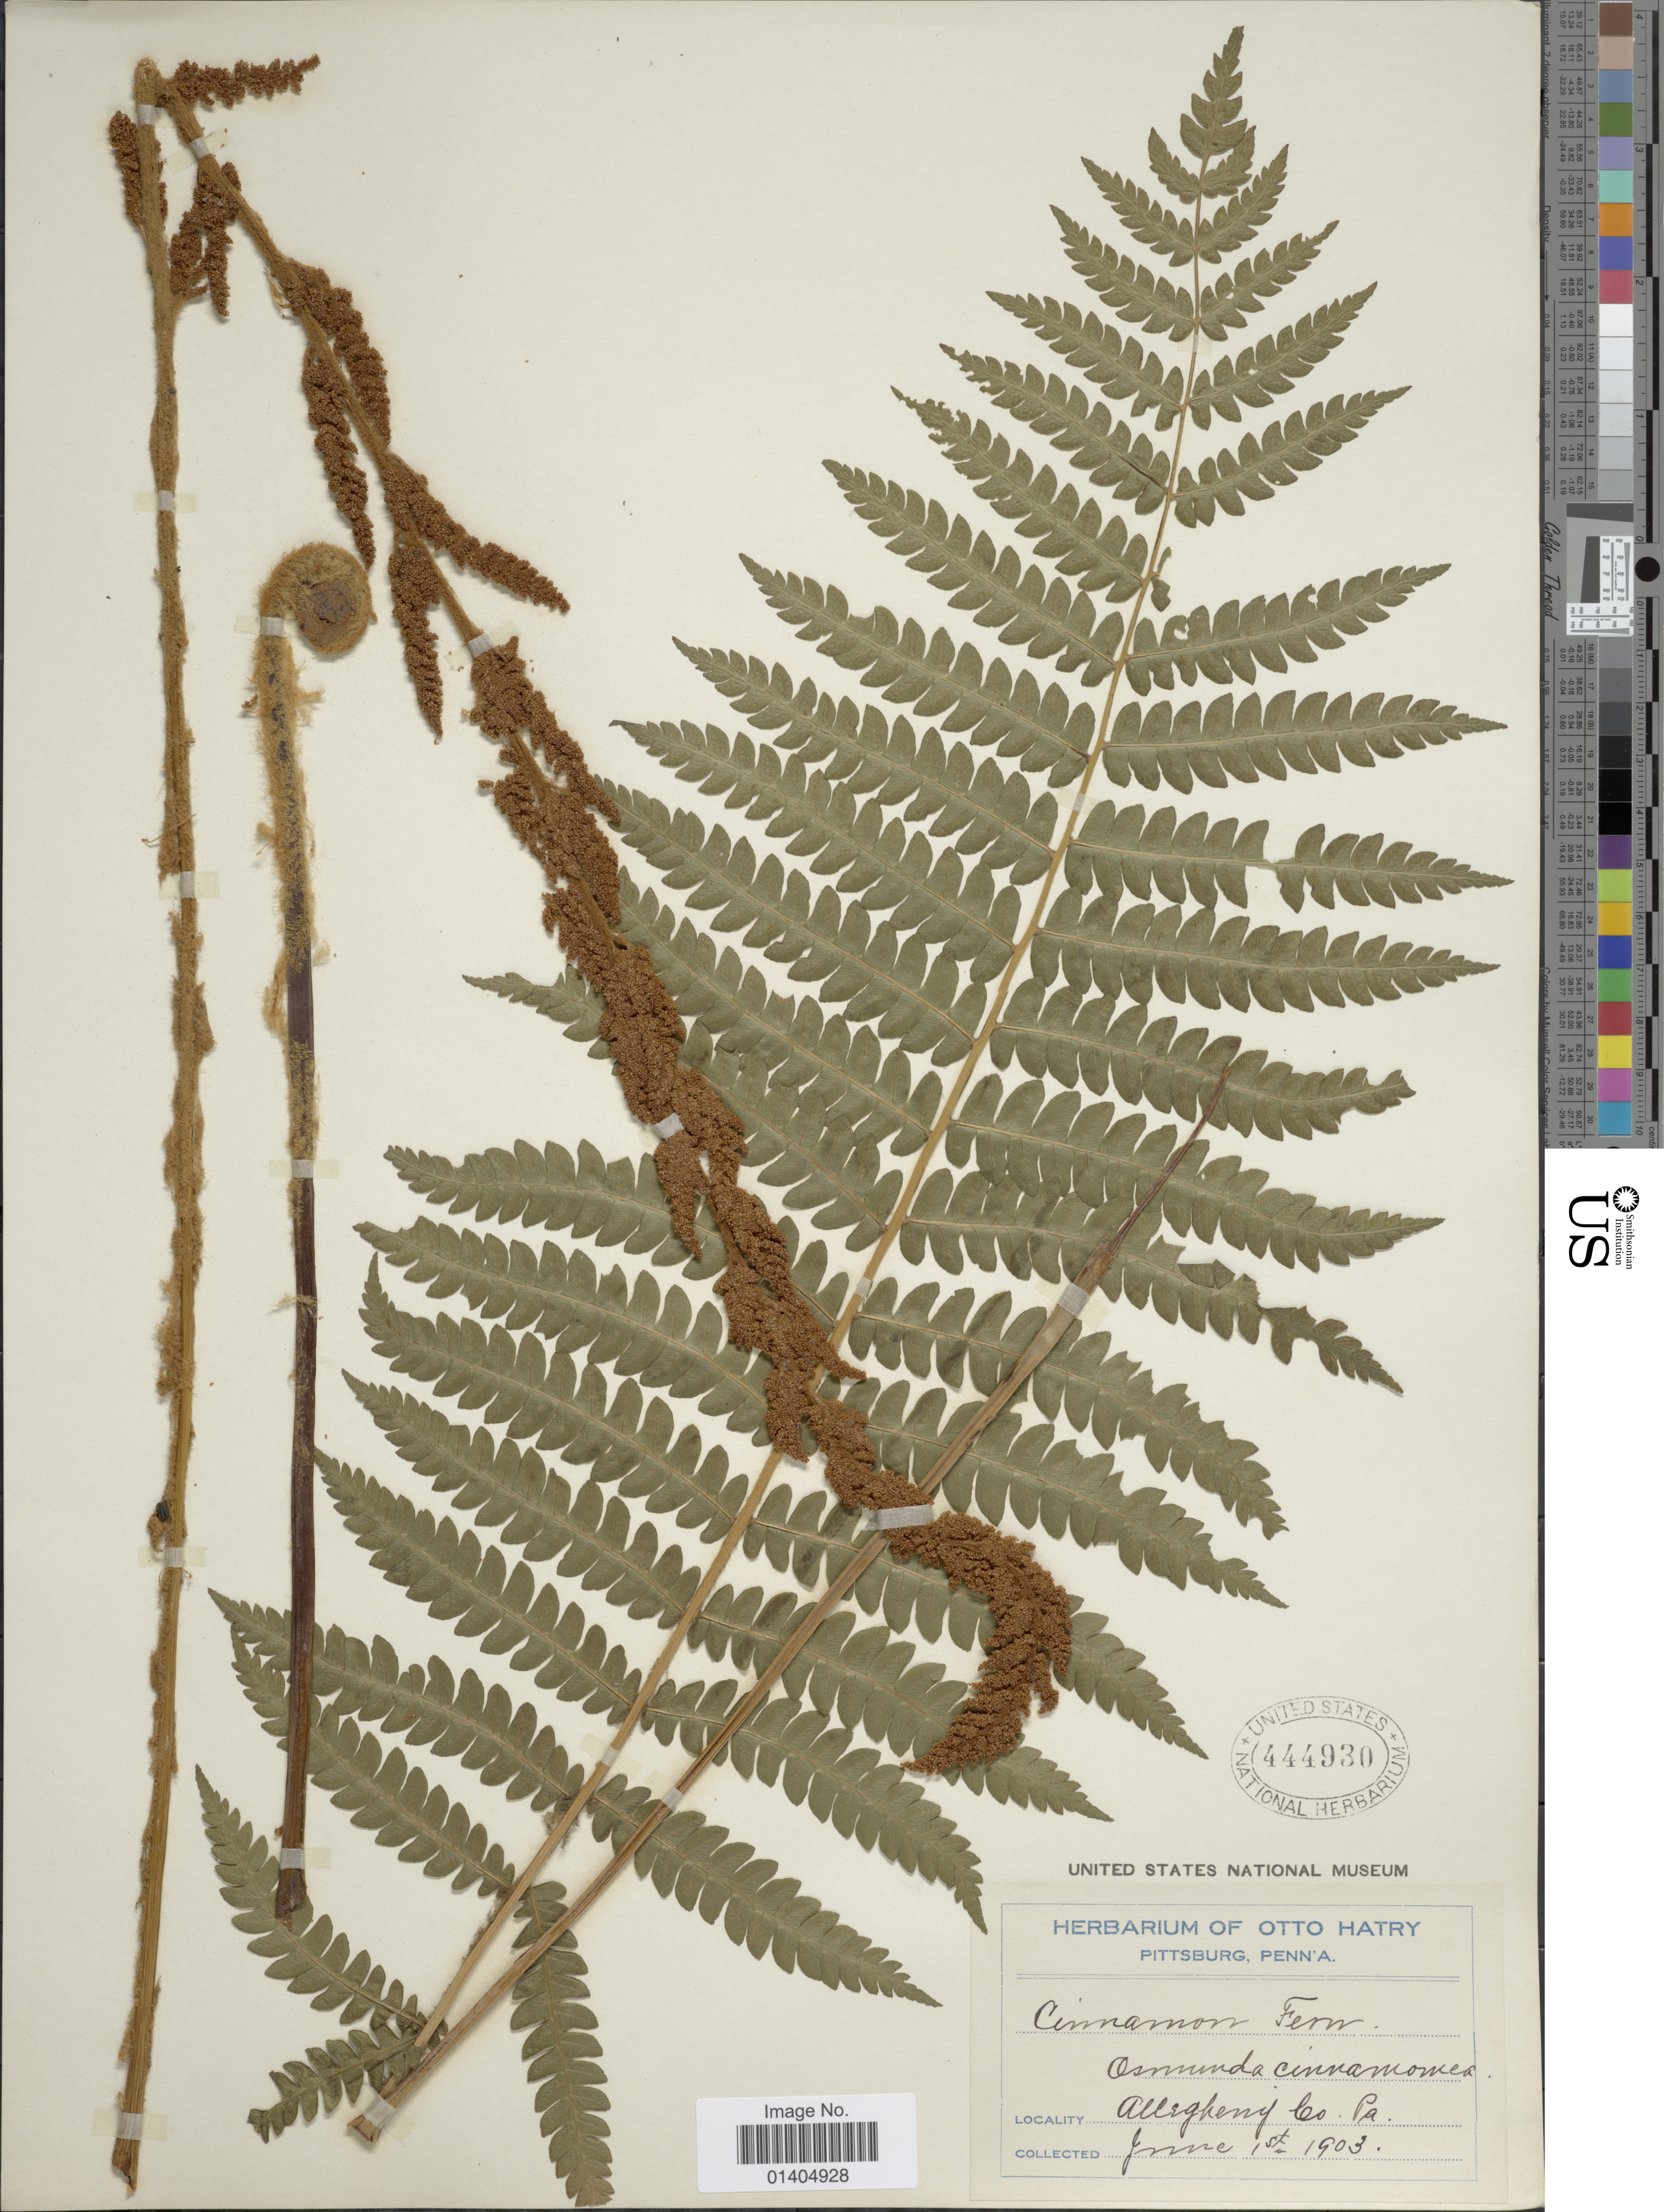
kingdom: Plantae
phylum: Tracheophyta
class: Polypodiopsida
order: Osmundales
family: Osmundaceae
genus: Osmundastrum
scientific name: Osmundastrum cinnamomeum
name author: (L.) C. Presl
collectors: ex herb. Otto Hatry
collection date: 1903-06-01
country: United States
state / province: Pennsylvania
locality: Allegheny Co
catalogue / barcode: US 444930